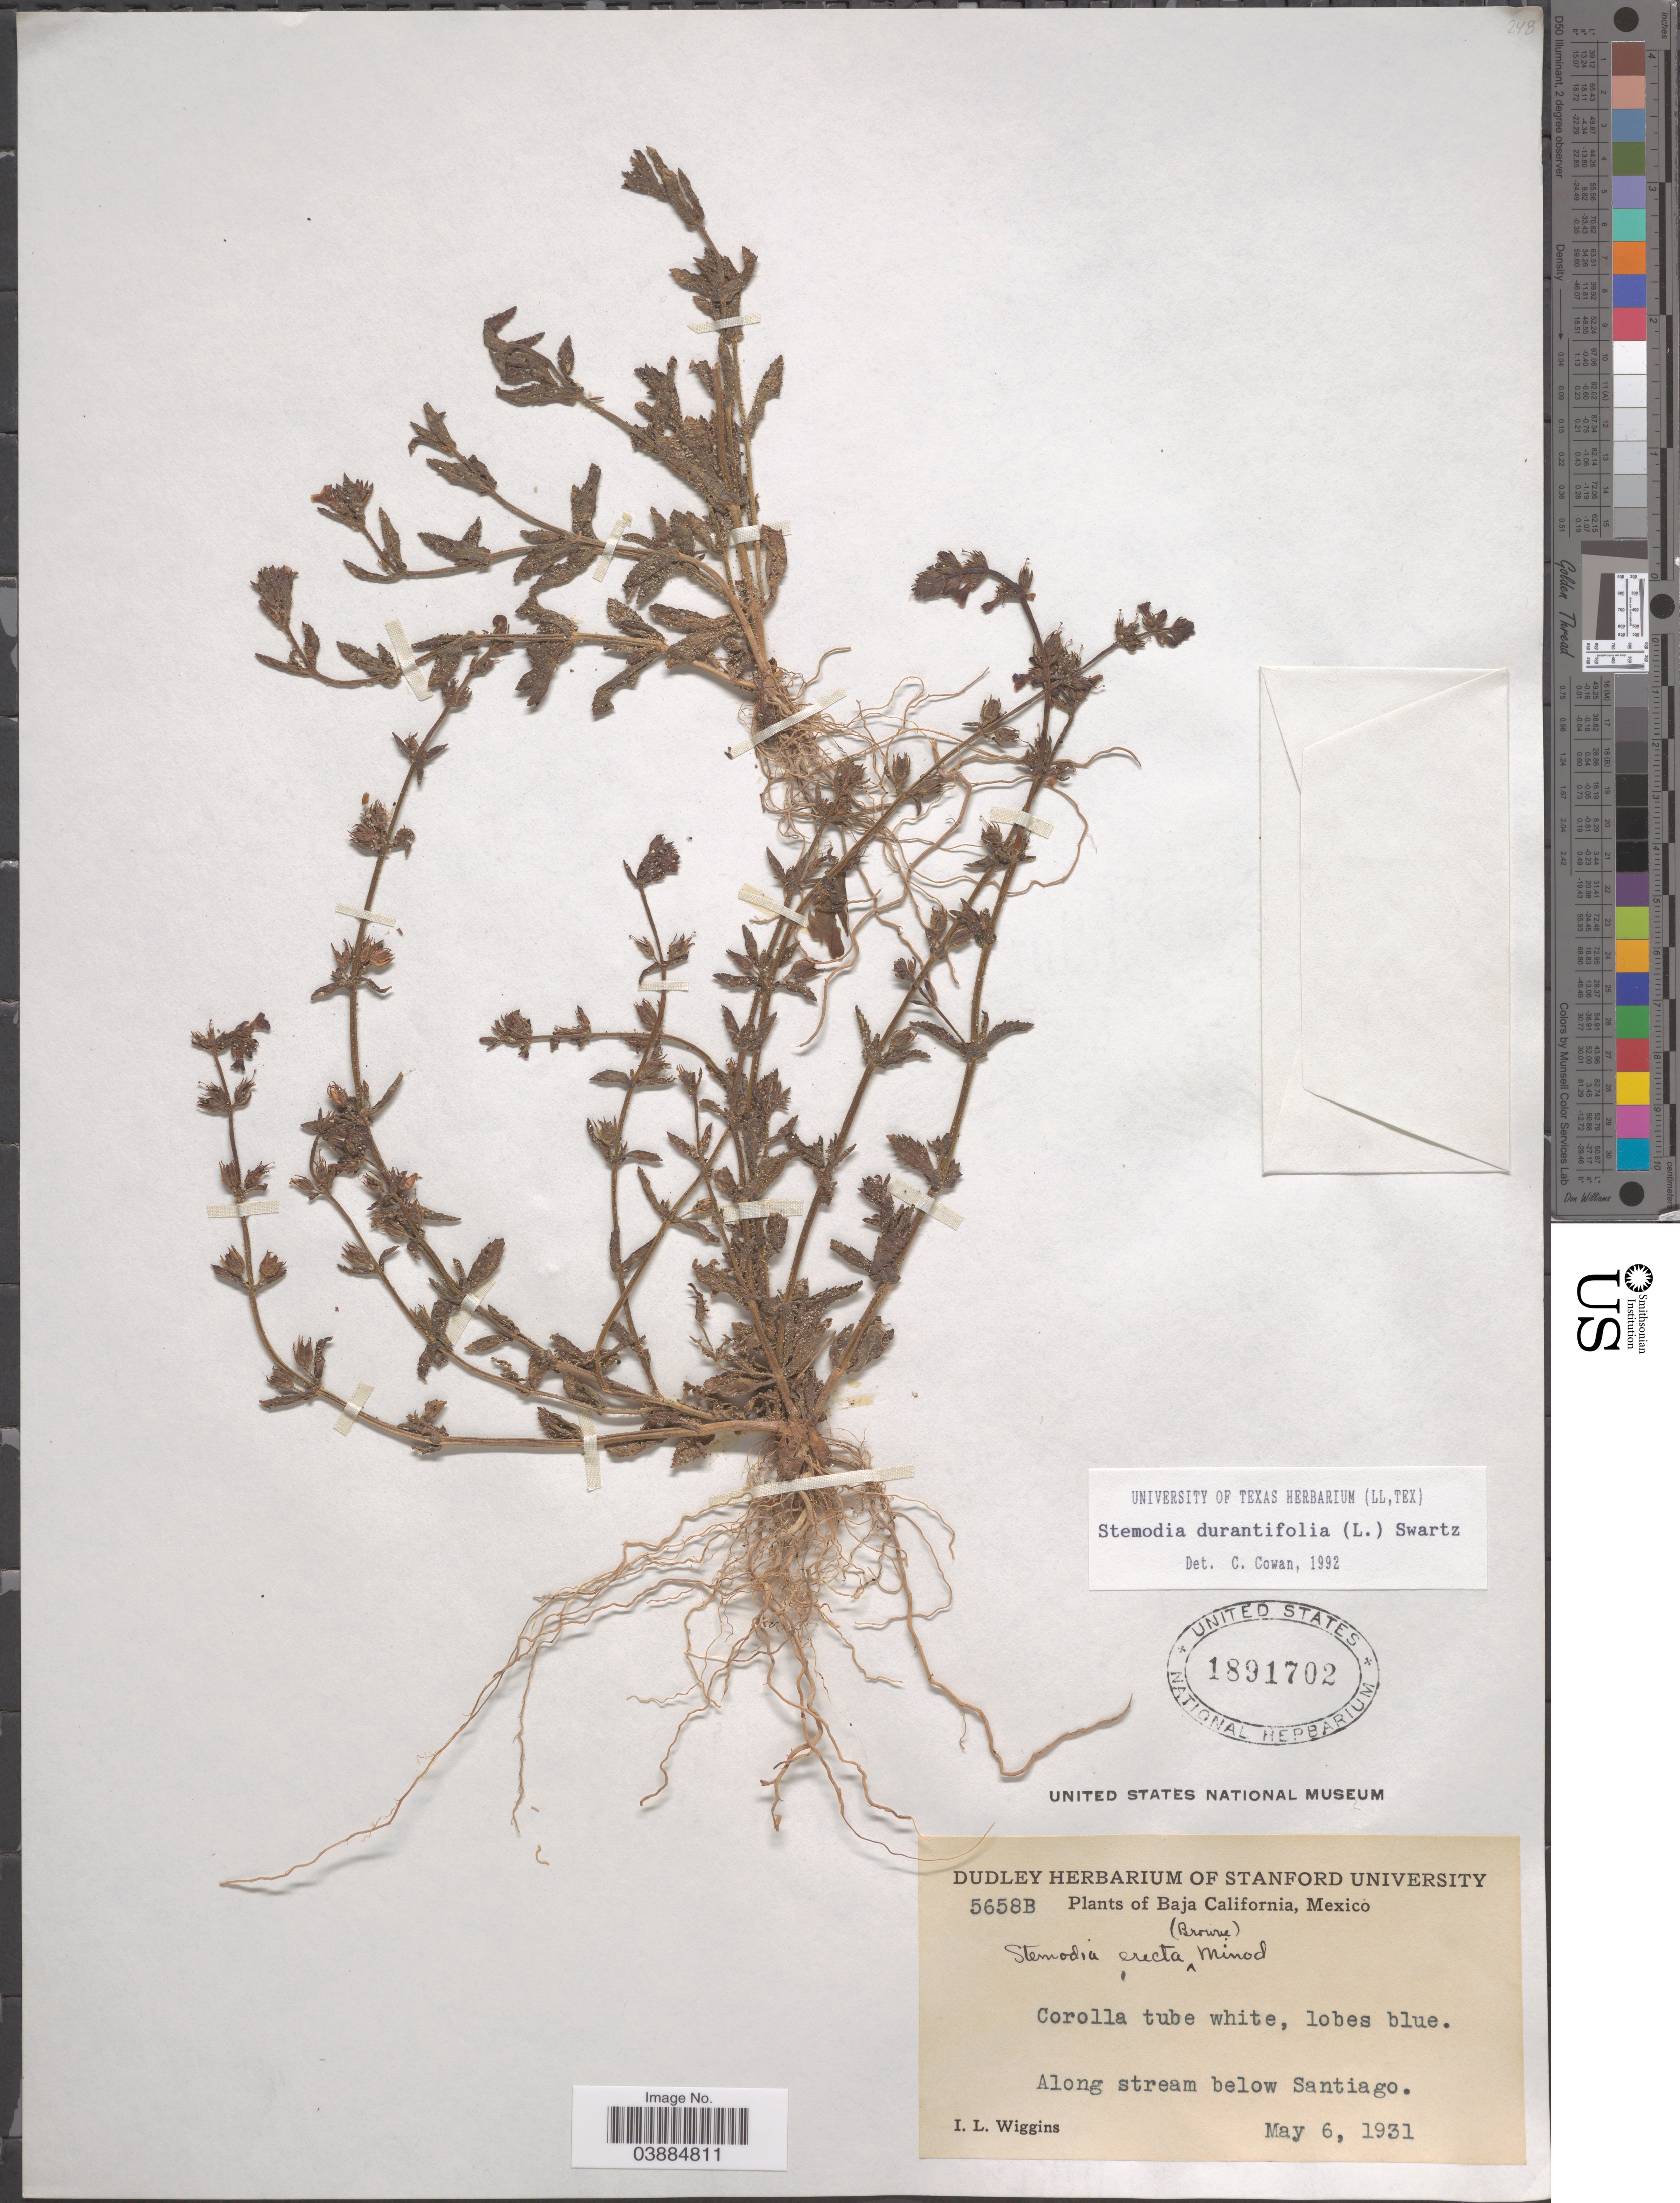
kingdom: Plantae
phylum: Tracheophyta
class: Magnoliopsida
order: Lamiales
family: Plantaginaceae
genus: Stemodia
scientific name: Stemodia durantifolia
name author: (L.) Sw.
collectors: I. L. Wiggins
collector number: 5658B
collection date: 1931-05-06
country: Mexico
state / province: Baja California Sur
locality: Along stream below Santiago.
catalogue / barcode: US 1891702